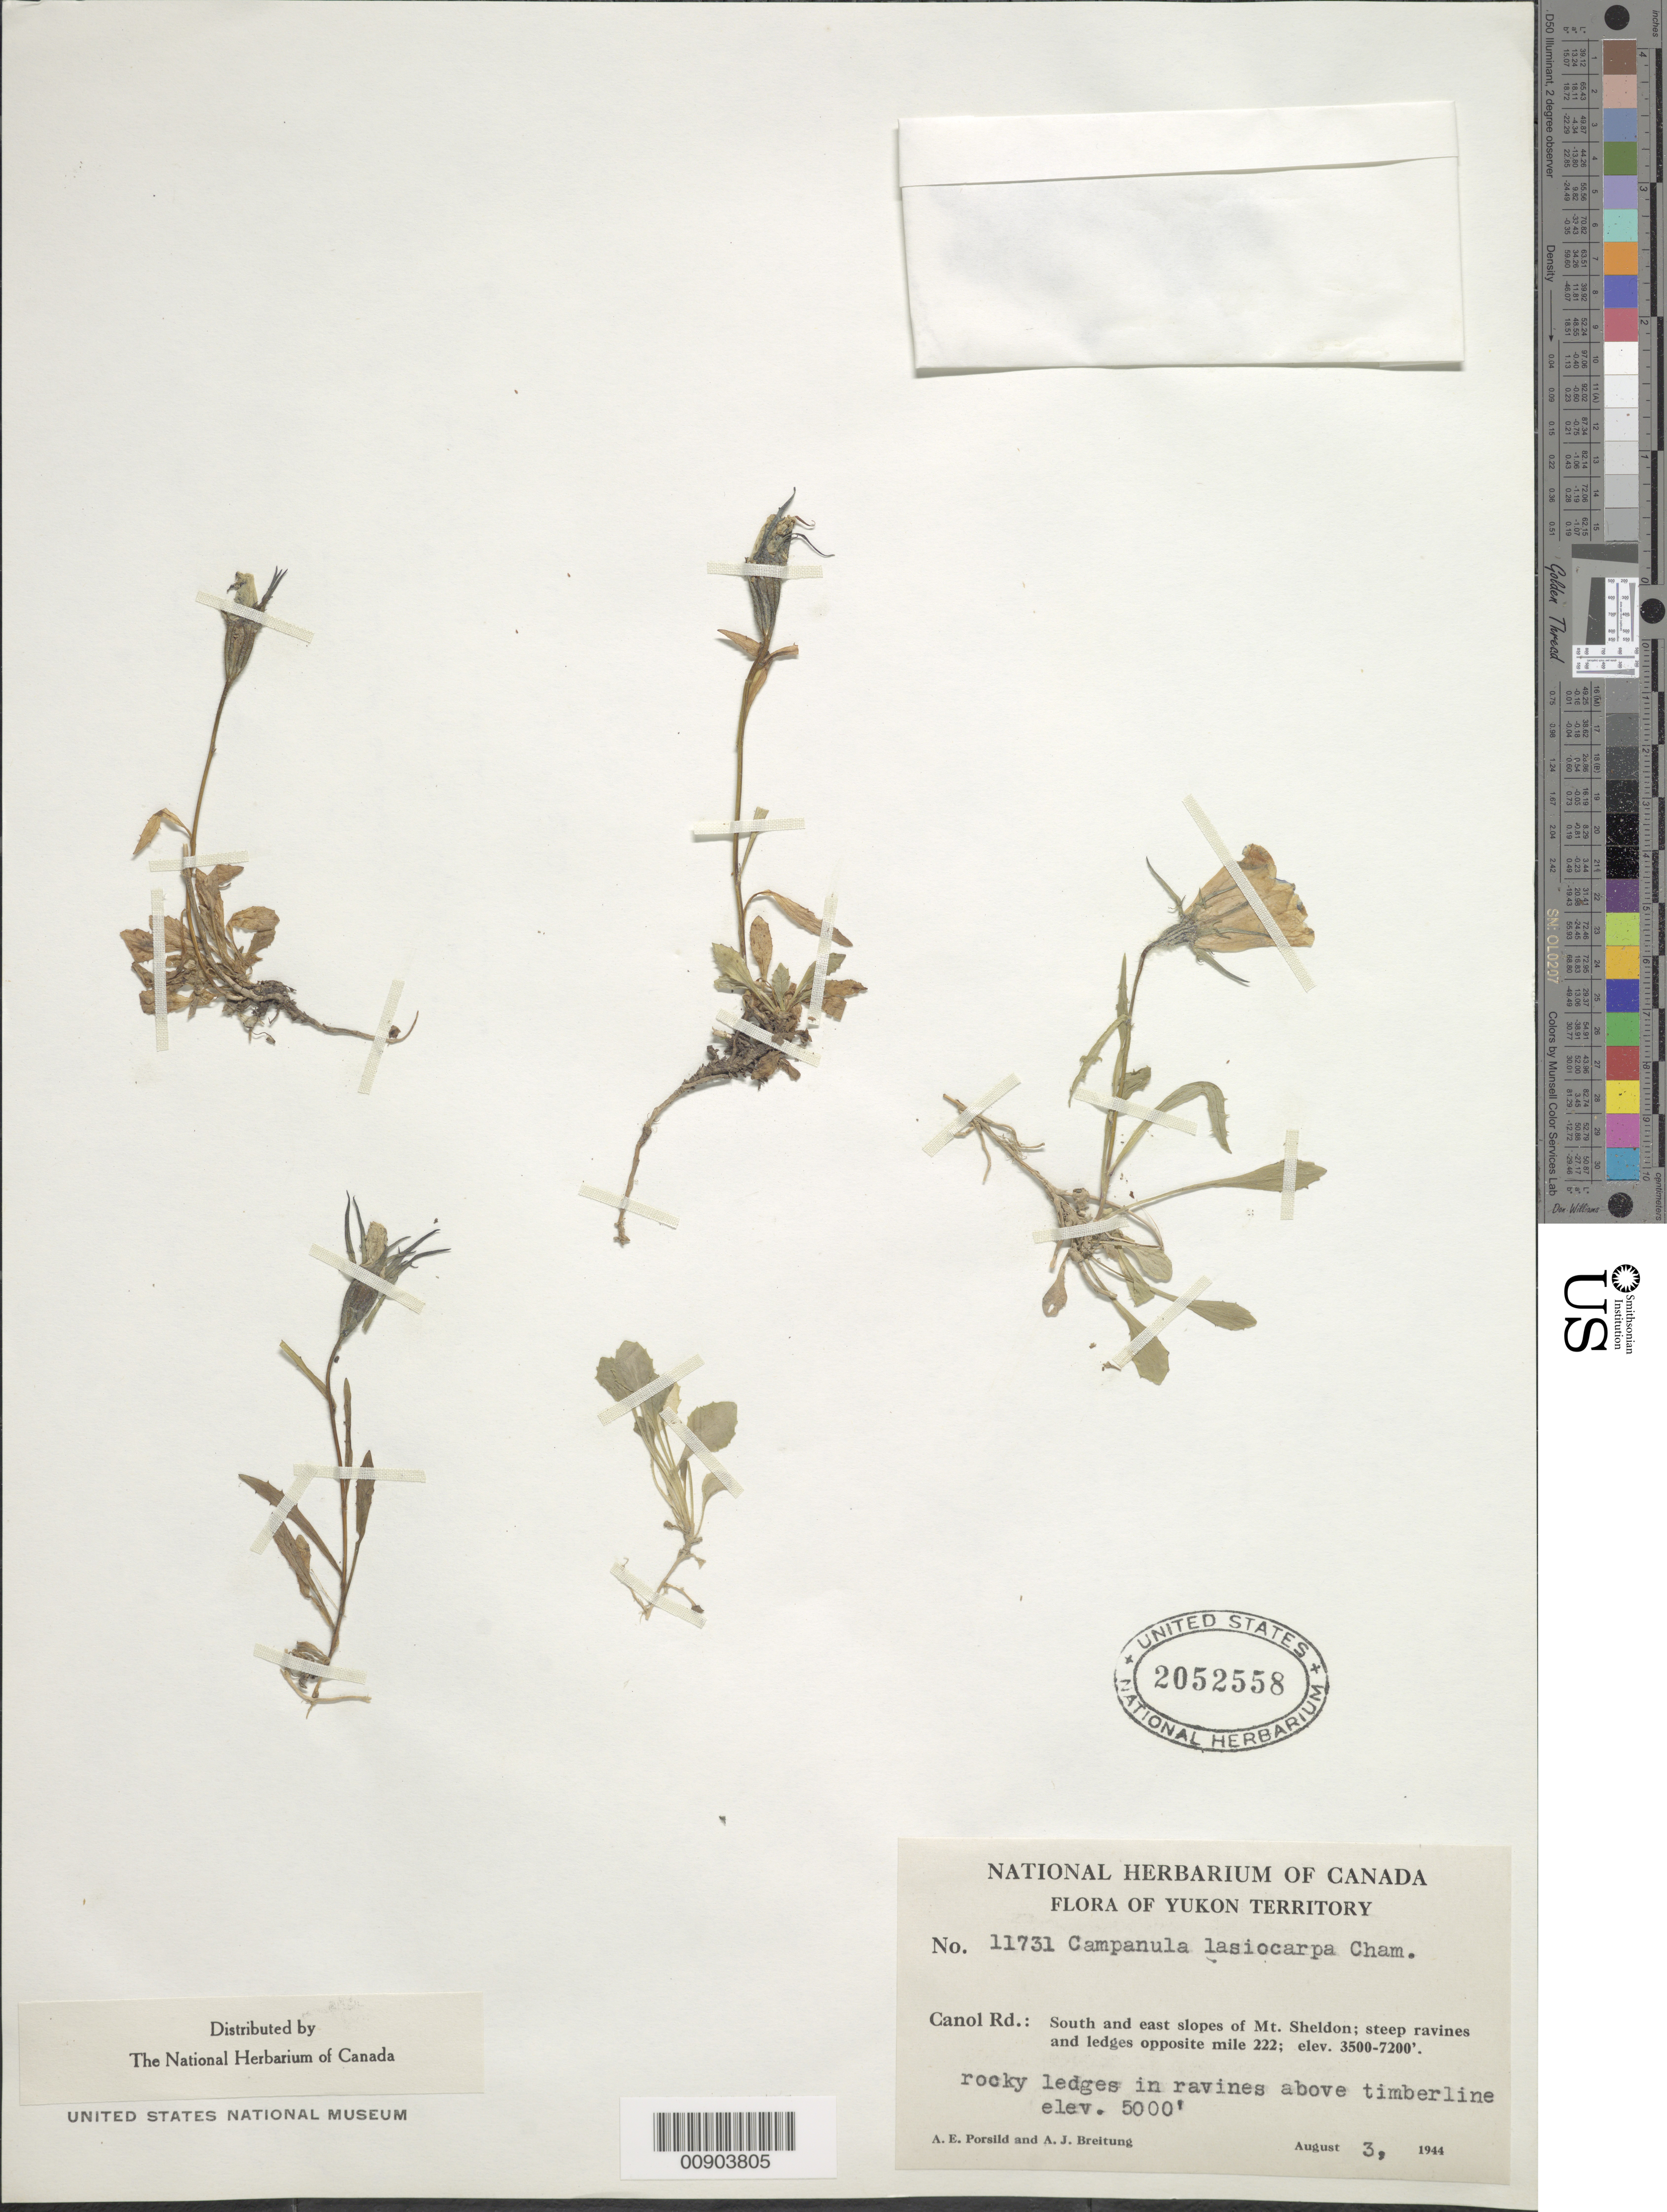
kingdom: Plantae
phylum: Tracheophyta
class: Magnoliopsida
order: Asterales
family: Campanulaceae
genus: Campanula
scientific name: Campanula lasiocarpa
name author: Cham.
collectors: A. E. Porsild & A. J. Breitung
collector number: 11731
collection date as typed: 03 Aug 1944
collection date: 1944-08-03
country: Canada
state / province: Yukon Territory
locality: South and east slopes of Mt. Sheldon; opposite mile 222.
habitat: Rocky ledges in ravines above timberline.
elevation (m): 1524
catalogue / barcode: US 2052558